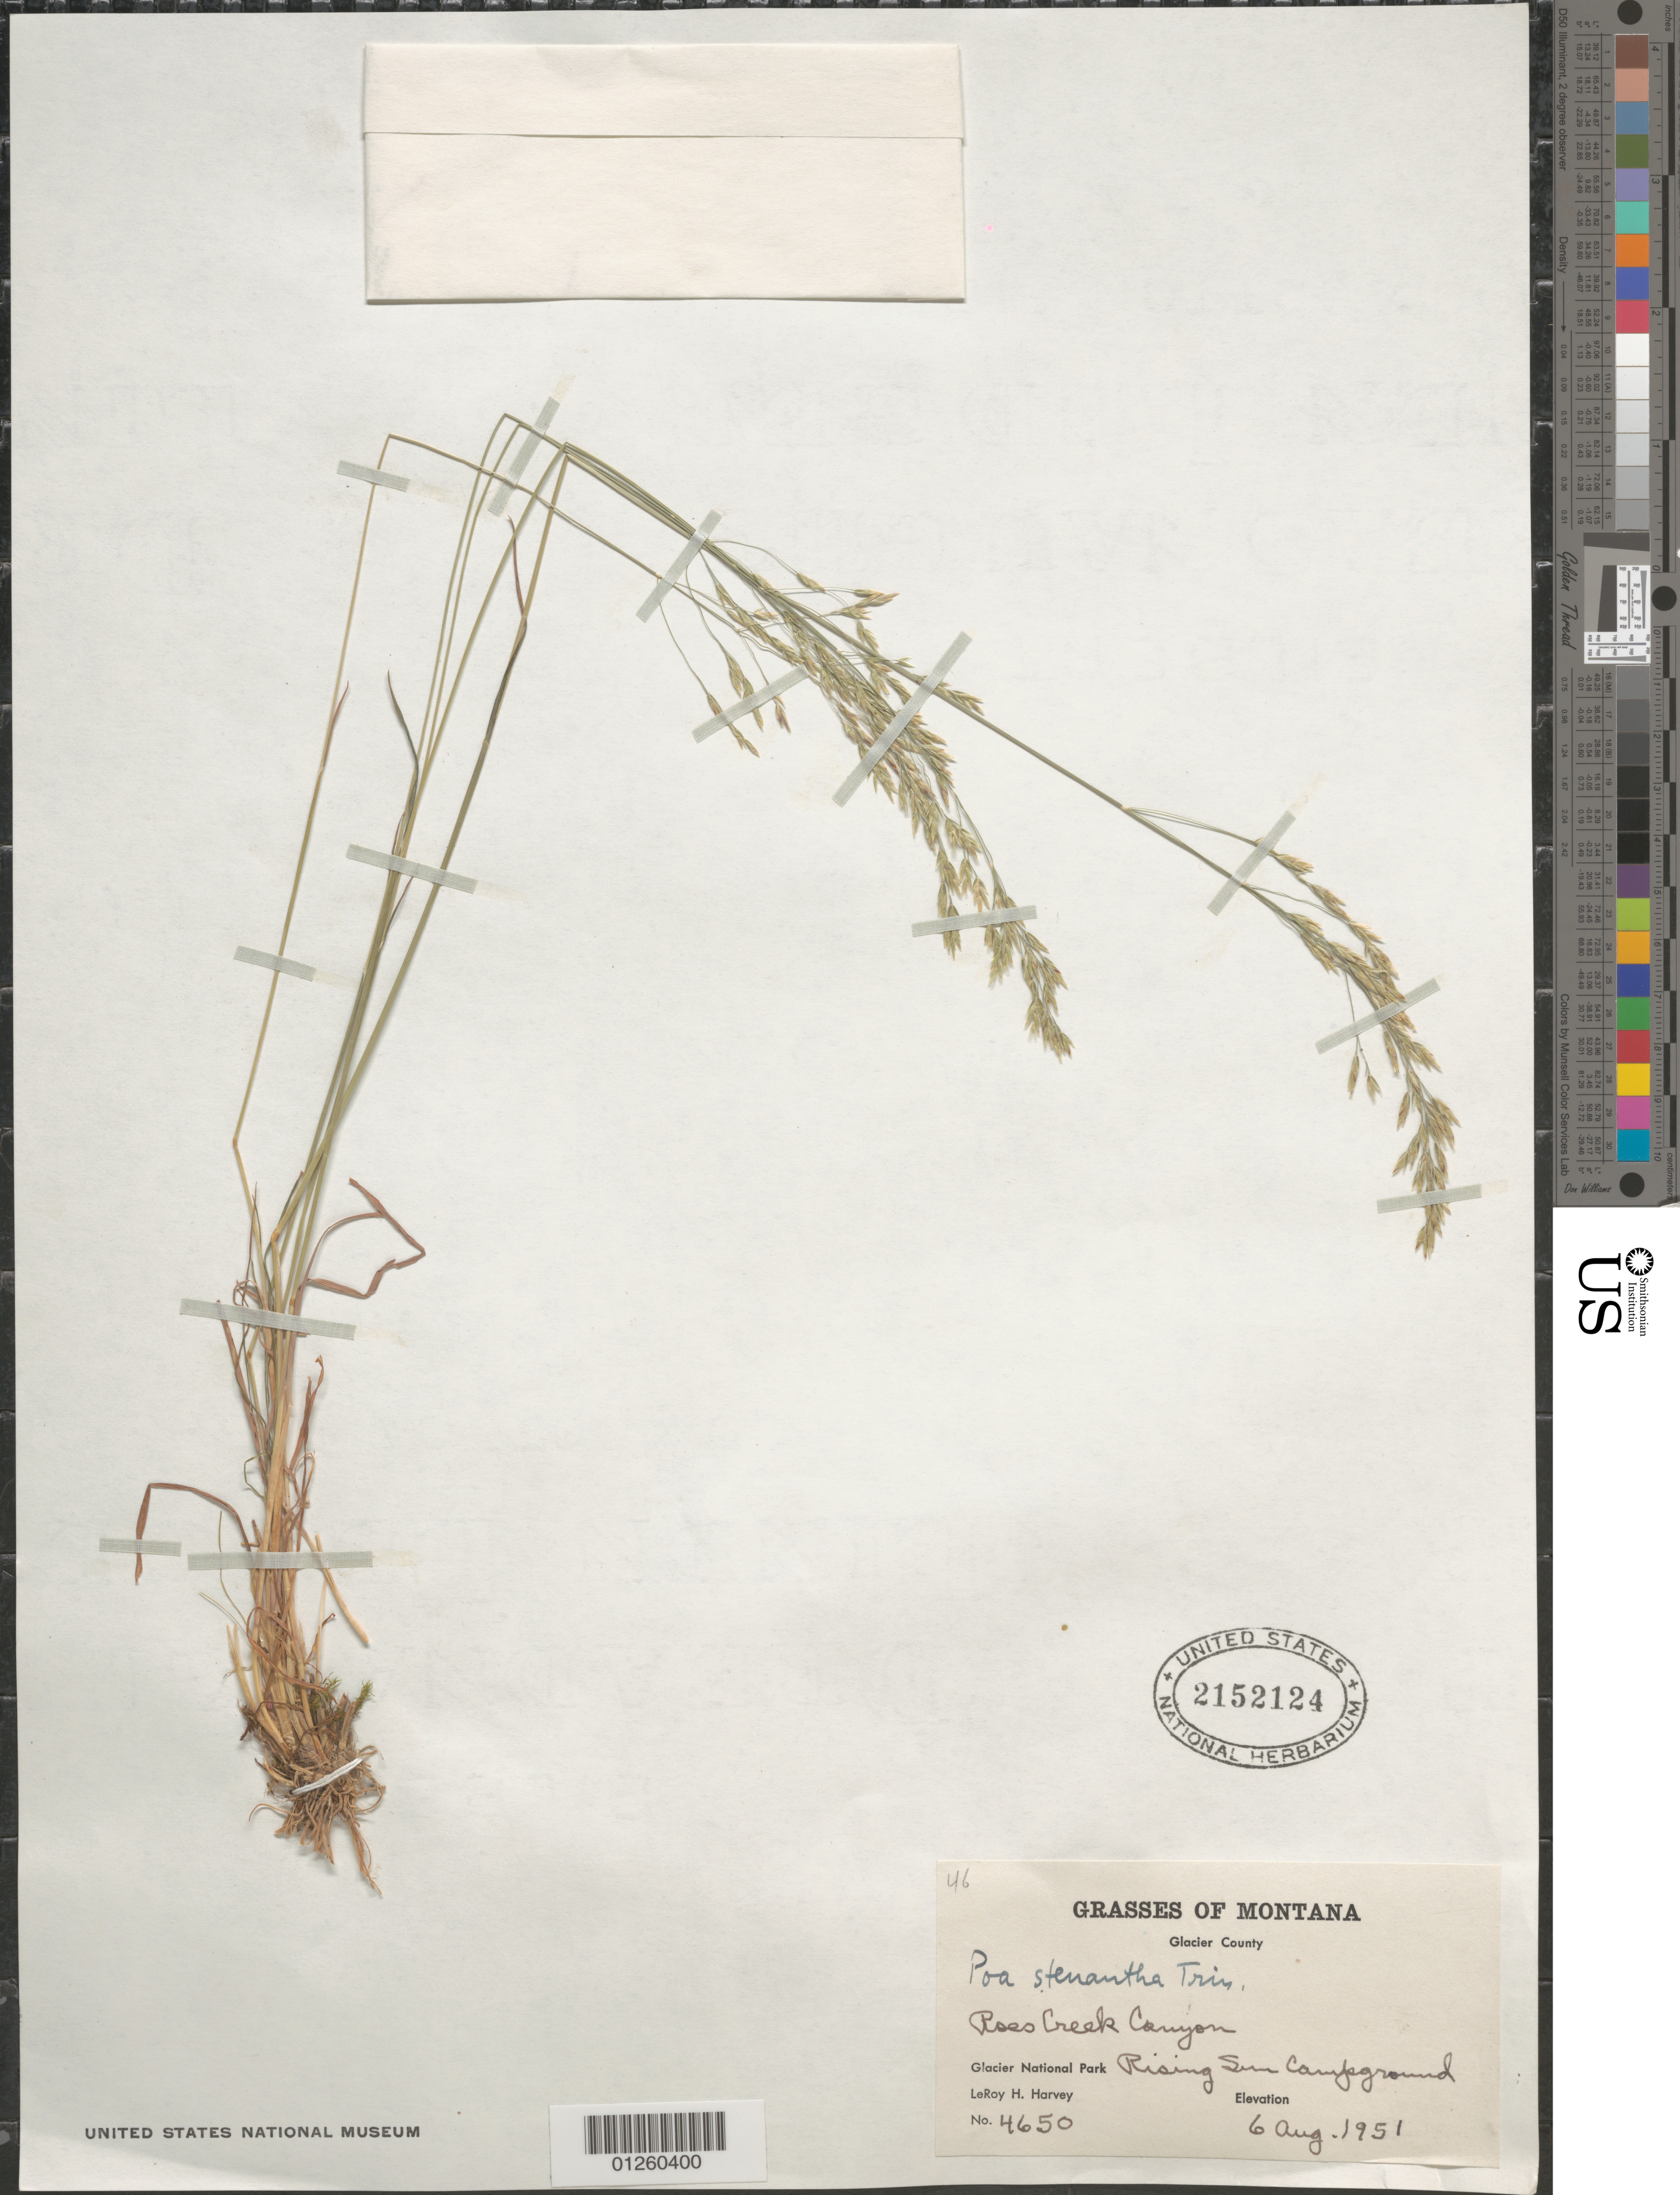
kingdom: Plantae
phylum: Tracheophyta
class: Liliopsida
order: Poales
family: Poaceae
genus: Poa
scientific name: Poa stenantha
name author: Trin.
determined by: Soreng, Robert J., Research Associate (BOT), Smithsonian Institution - National Museum of Natural History (UNITED STATES)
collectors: L. H. Harvey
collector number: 4650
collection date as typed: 6 Aug. 1951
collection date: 1951-08-06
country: United States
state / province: Montana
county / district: Glacier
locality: Glacier National Park, Rising Sun Campground.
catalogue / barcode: US 2152124